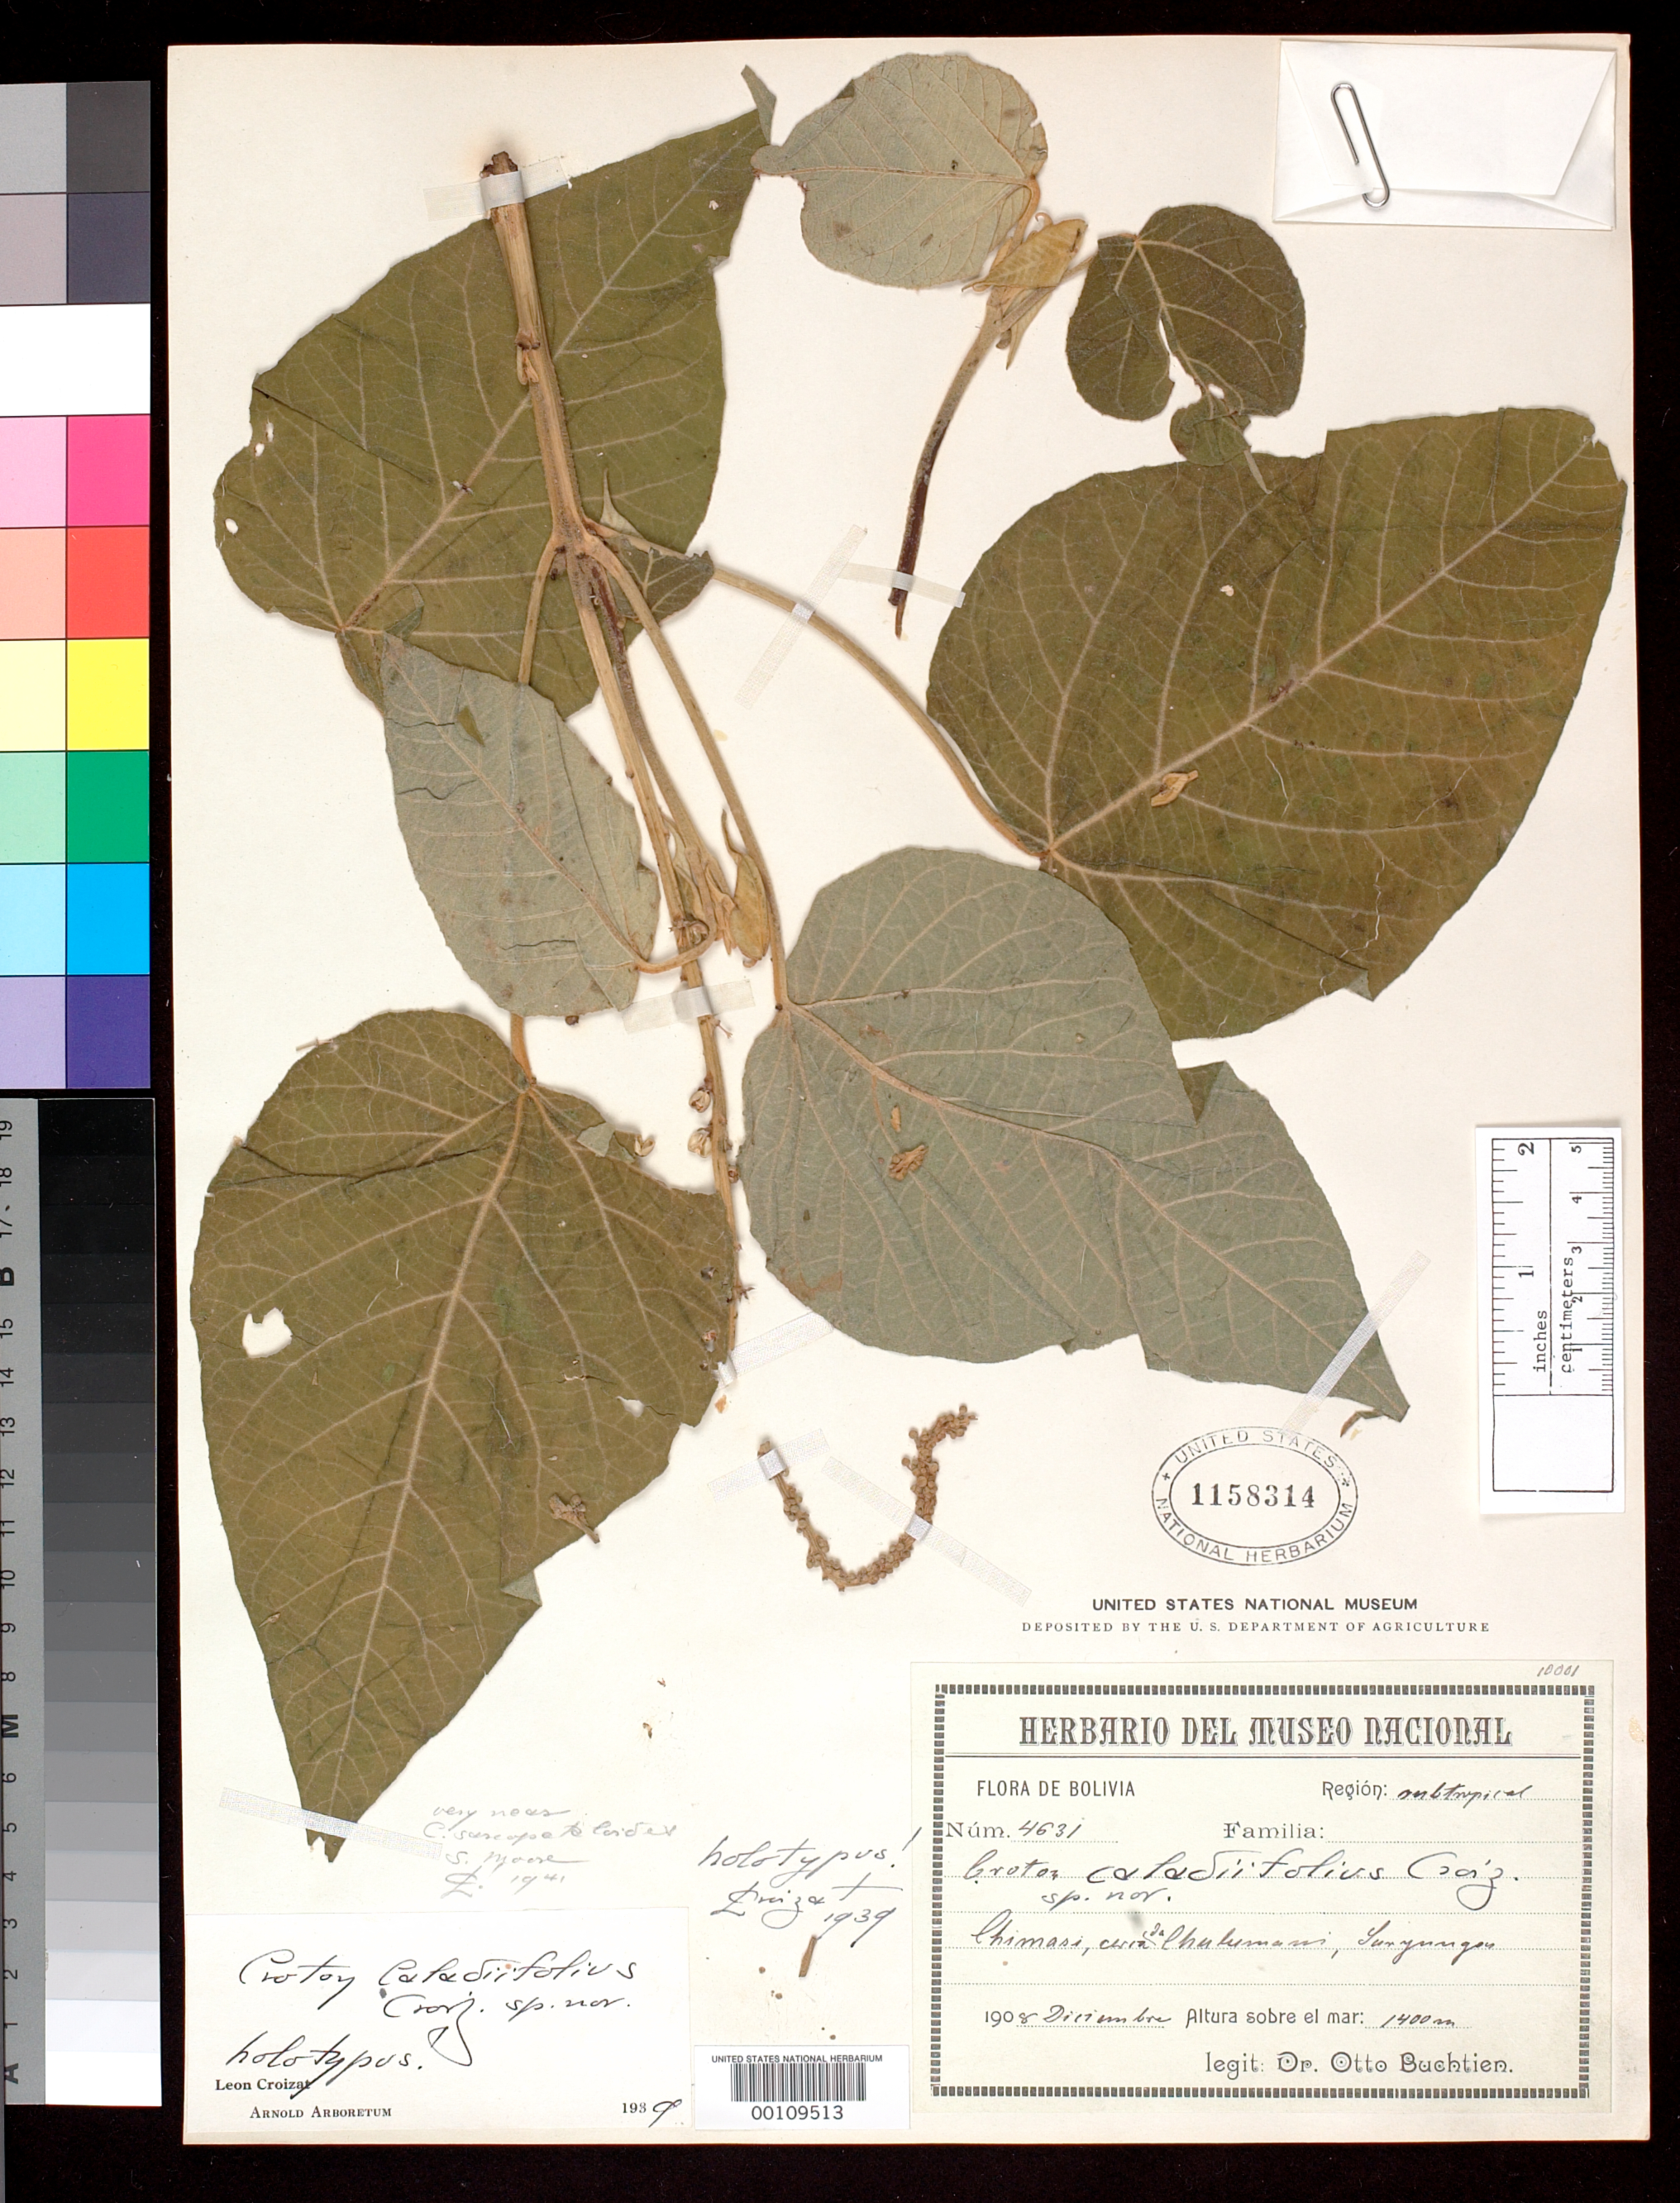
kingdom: Plantae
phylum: Tracheophyta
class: Magnoliopsida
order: Malpighiales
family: Euphorbiaceae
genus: Croton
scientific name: Croton caladiifolius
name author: Croizat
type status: Holotype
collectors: O. Buchtien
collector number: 4631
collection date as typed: Dec 1908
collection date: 1908-12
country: Bolivia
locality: Mapiri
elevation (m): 1400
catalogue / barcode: US 1158314